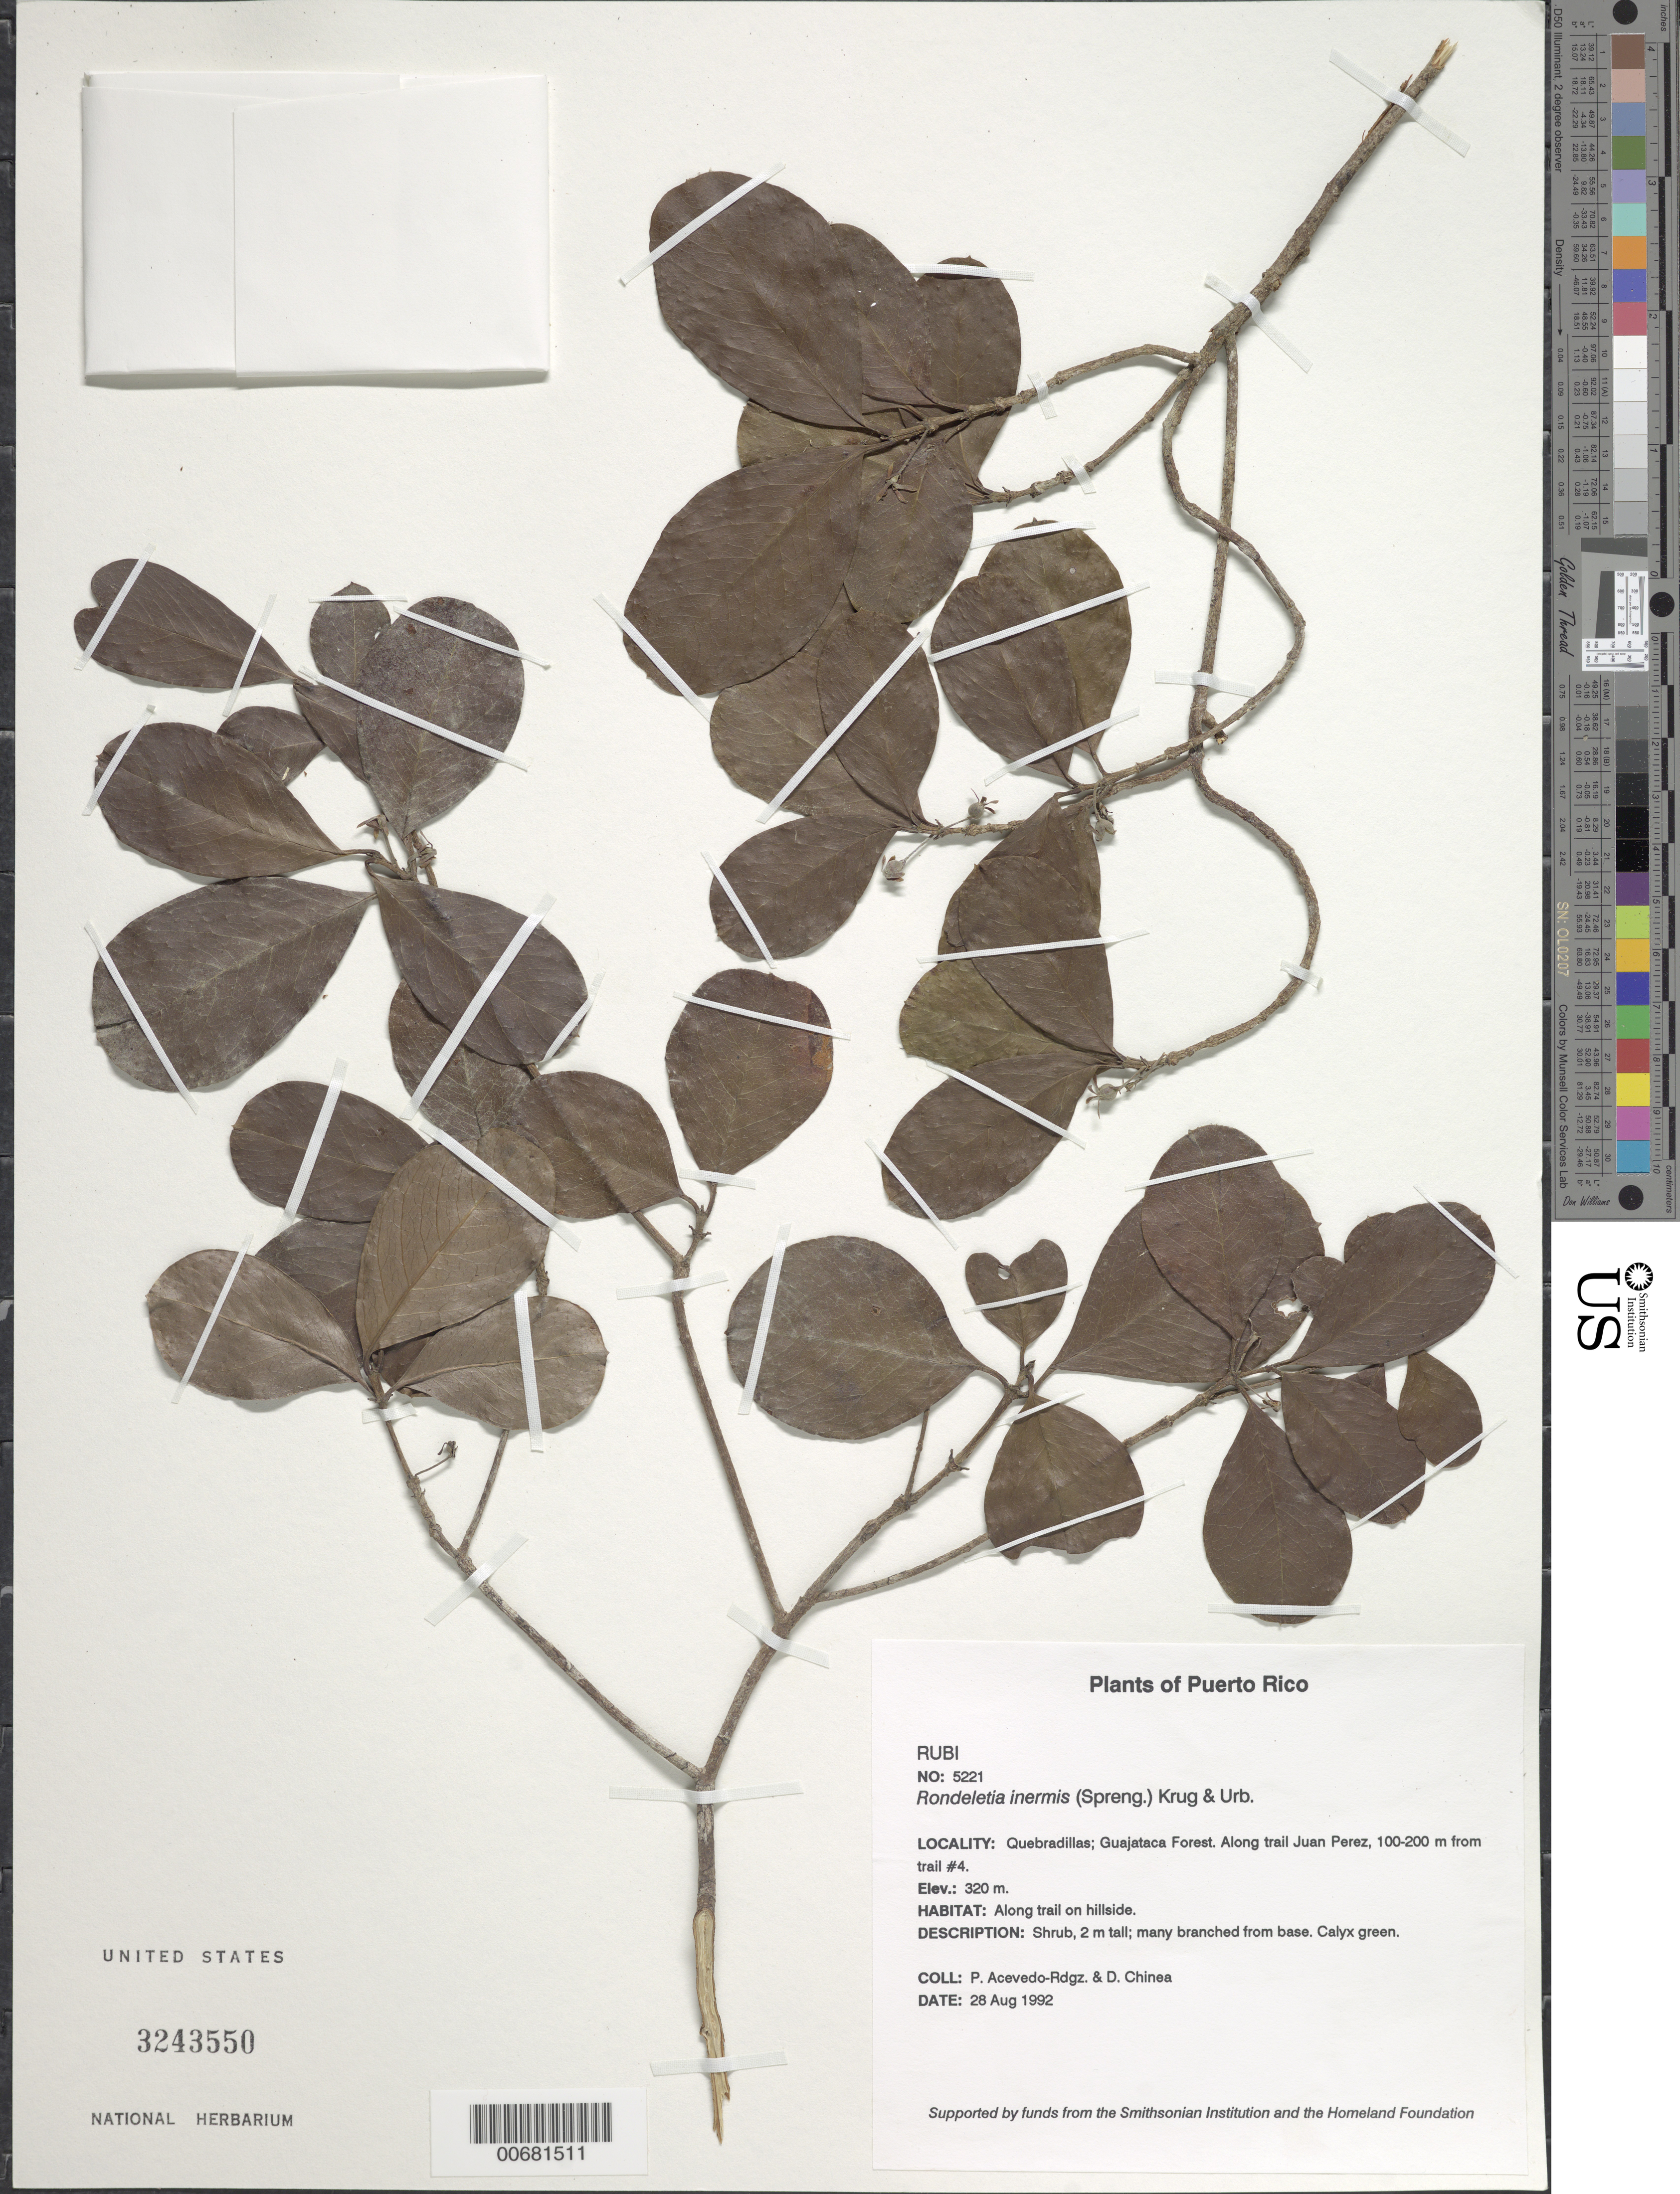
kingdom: Plantae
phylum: Tracheophyta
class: Magnoliopsida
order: Gentianales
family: Rubiaceae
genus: Rondeletia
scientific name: Rondeletia inermis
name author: (Spreng.) Krug & Urb.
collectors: P. Acevedo-Rodr. & D. Chinea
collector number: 5221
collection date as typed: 28 Aug 1992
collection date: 1992-08-28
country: Puerto Rico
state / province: Isabela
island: Puerto Rico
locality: Isabela; Guajataca Forest. Along trail Juan Perez, 100-200 m from trail #4.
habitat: Along trail on hillside.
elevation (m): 320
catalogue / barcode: US 3243550